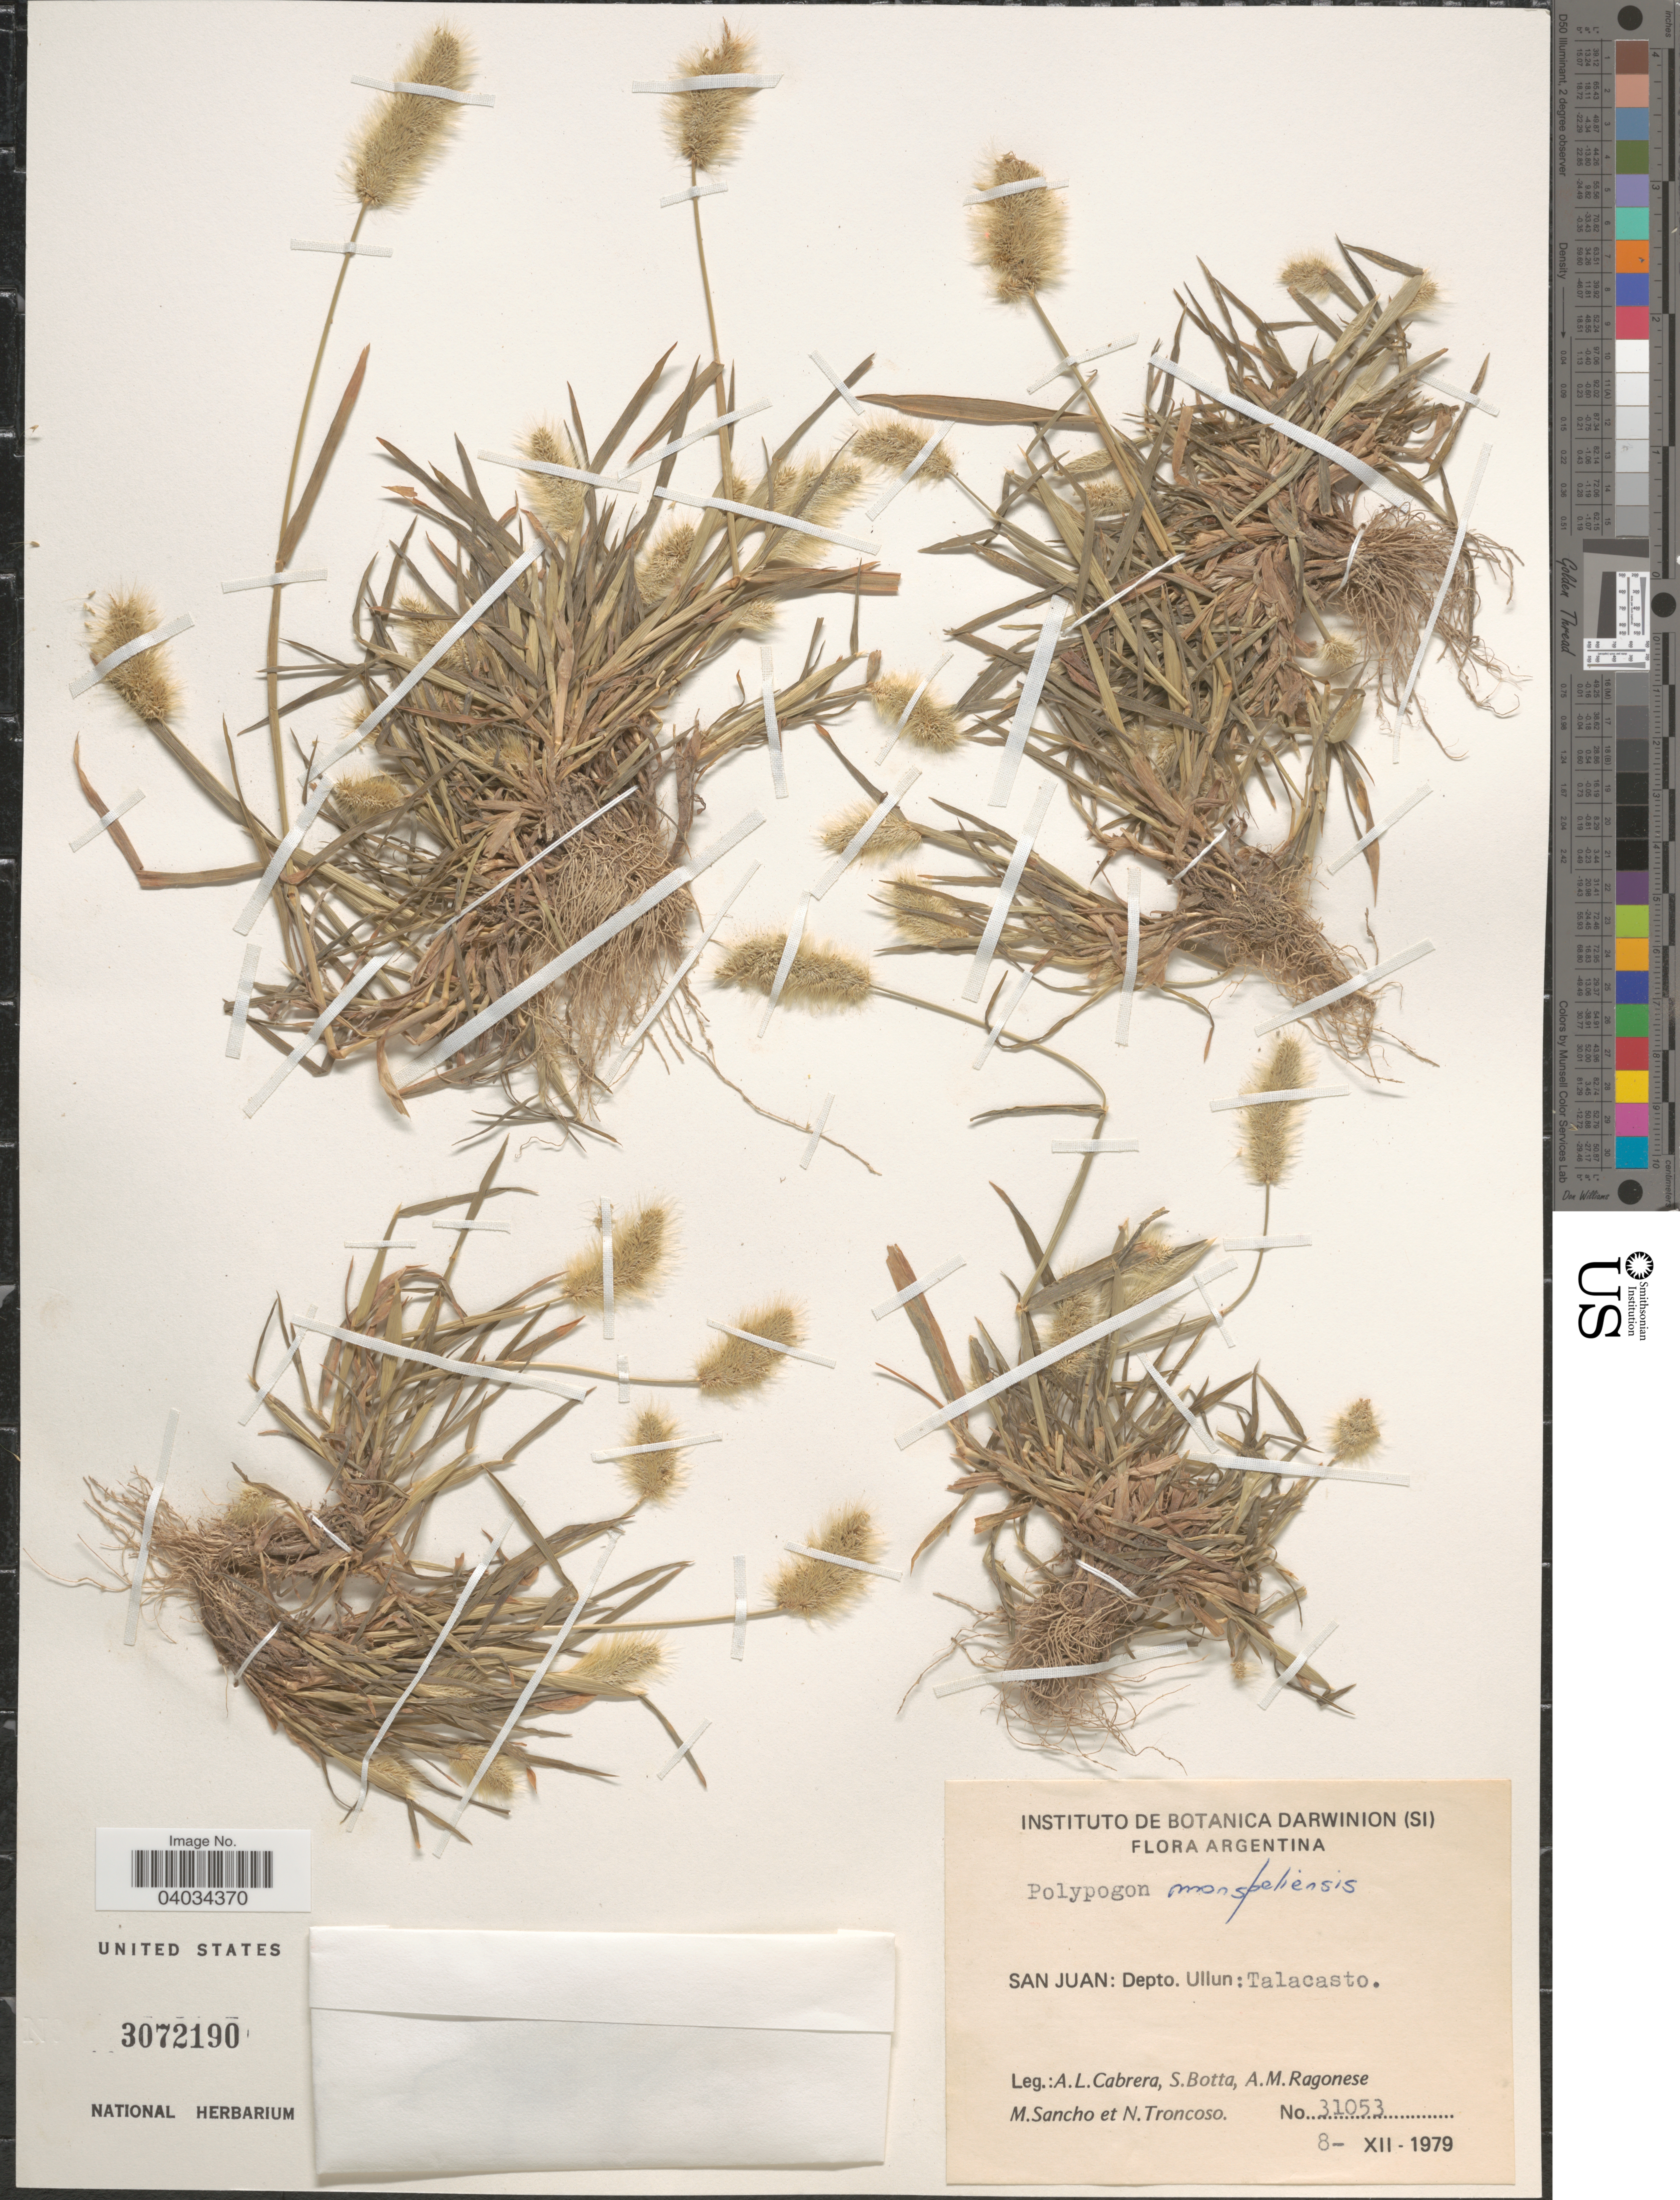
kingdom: Plantae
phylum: Tracheophyta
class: Liliopsida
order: Poales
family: Poaceae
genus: Polypogon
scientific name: Polypogon monspeliensis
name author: (L.) Desf.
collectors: A. L. Cabrera, S. Botta, A. Ragonese, M. L. Sancho & N. Troncoso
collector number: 31053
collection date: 1979-12-08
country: Argentina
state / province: San Juan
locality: Depto. Ullun: Talacasto.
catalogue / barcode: US 3072190